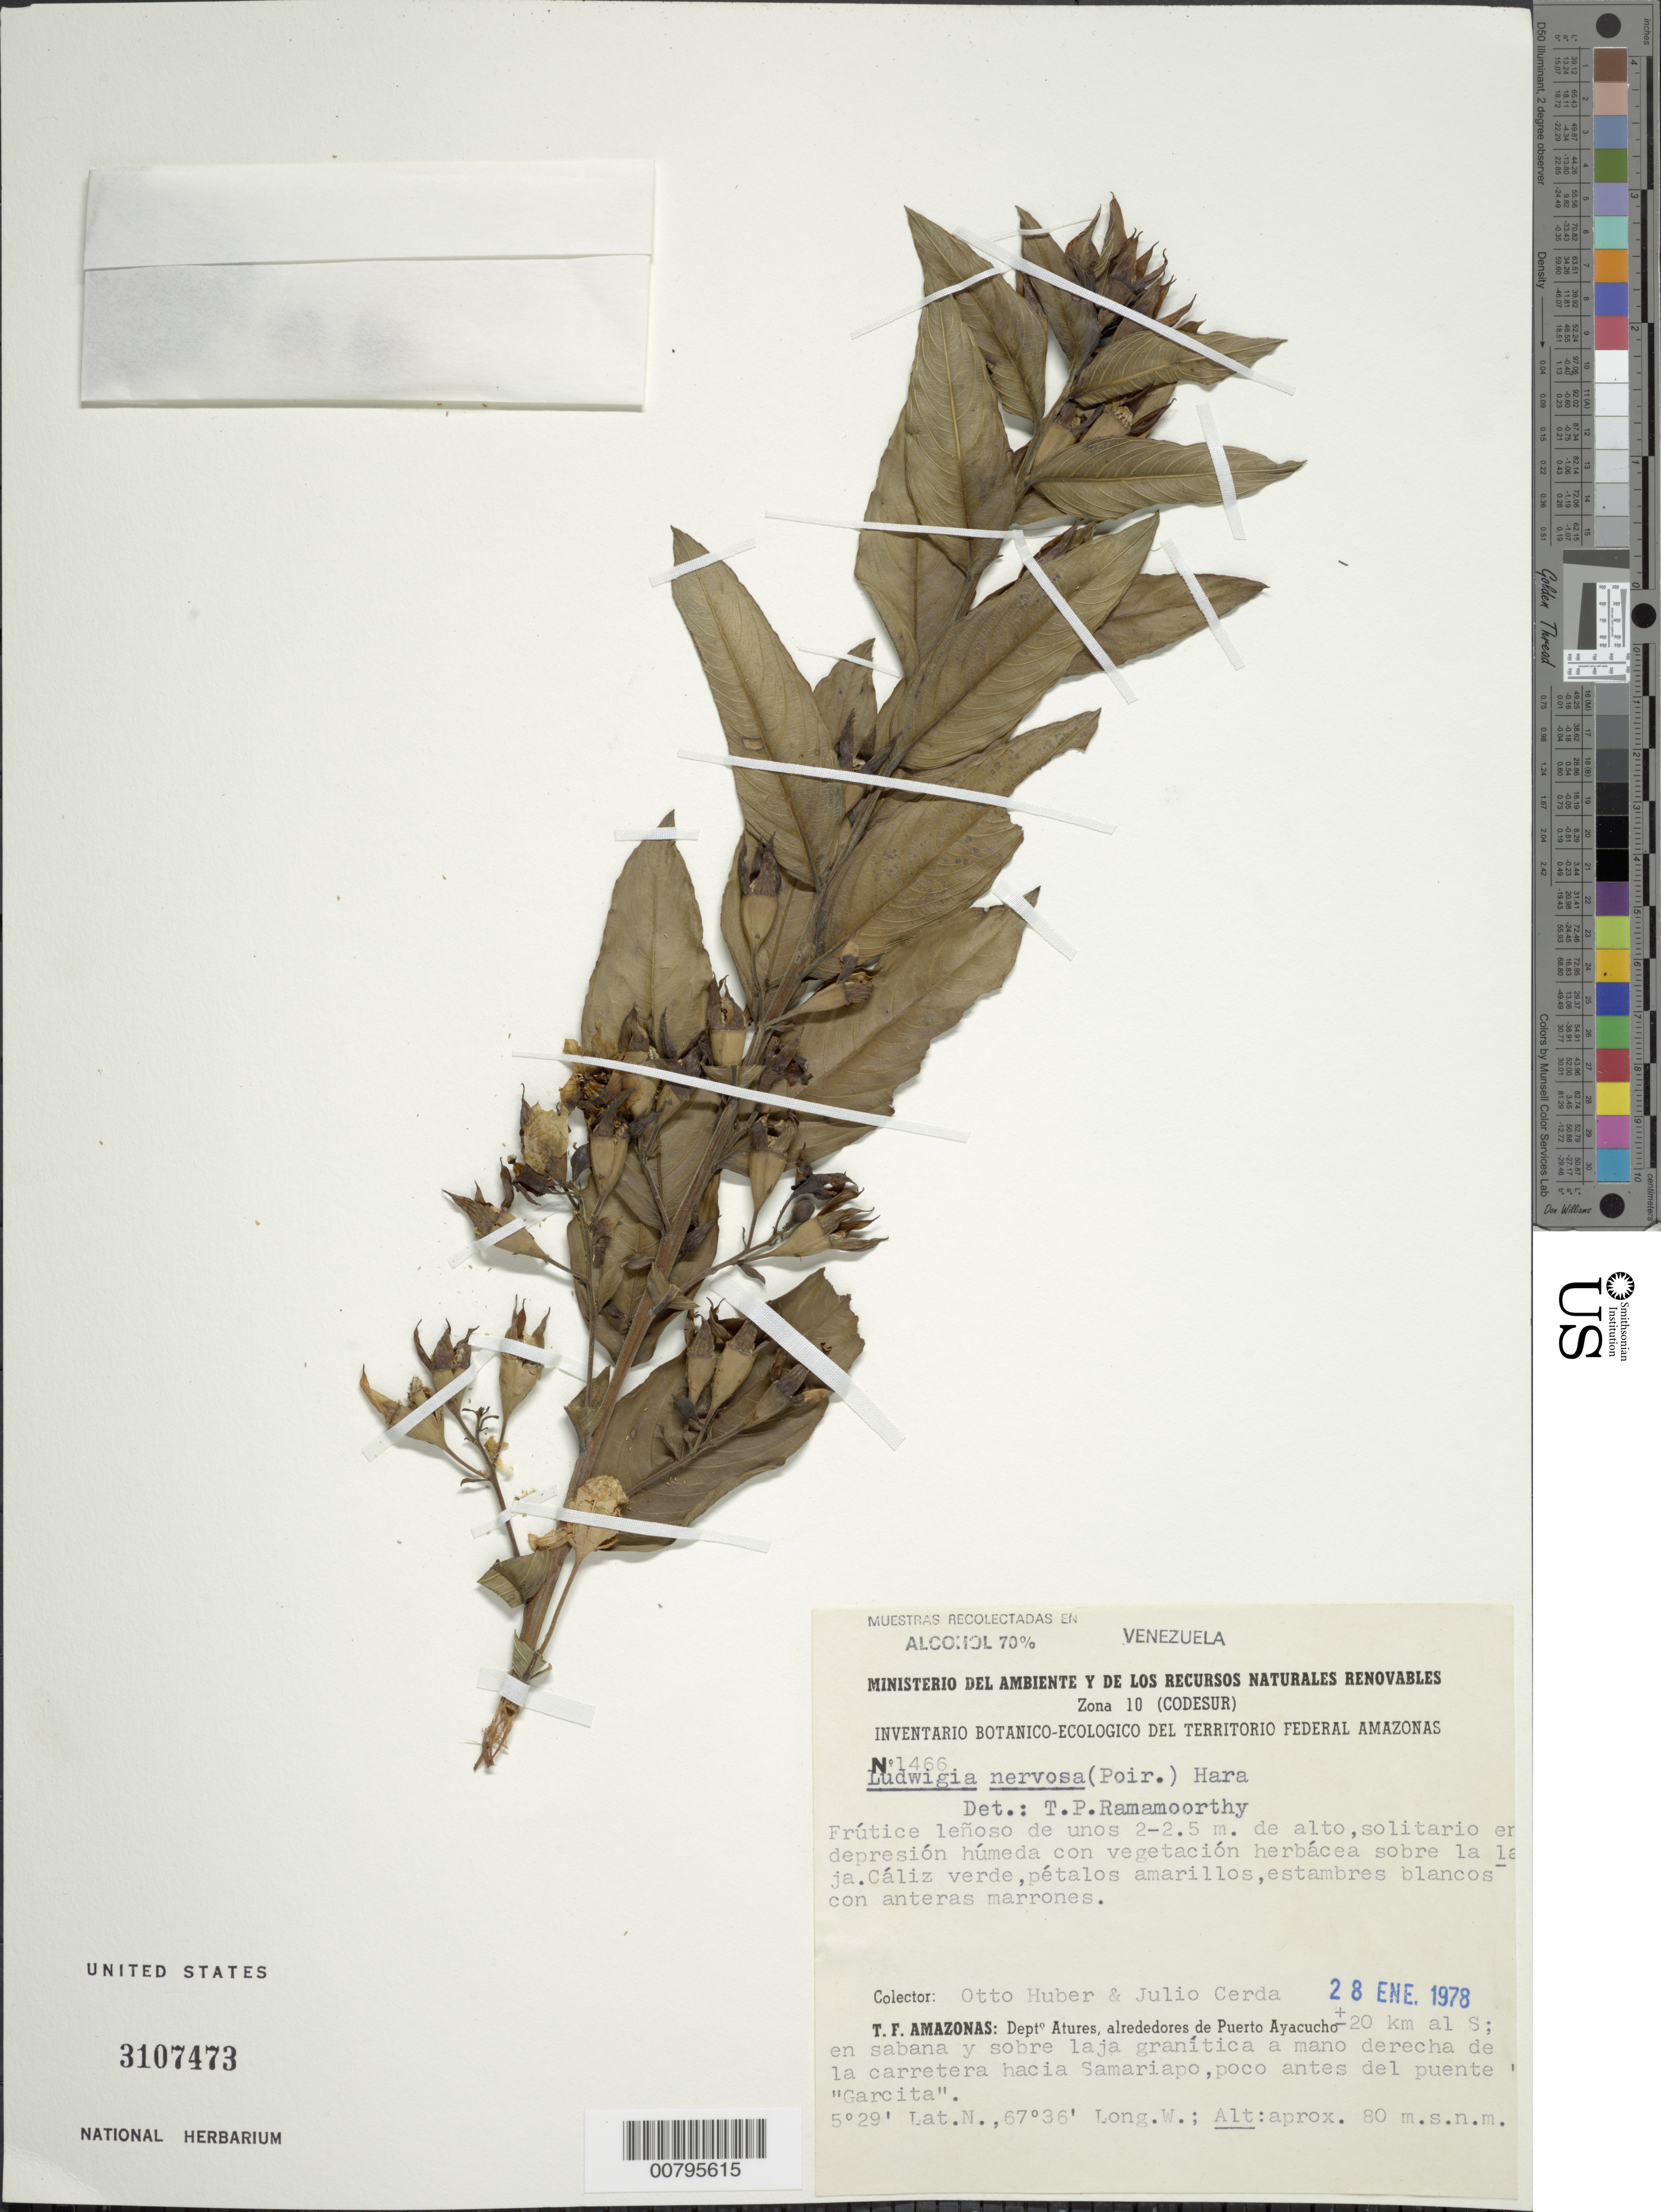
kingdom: Plantae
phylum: Tracheophyta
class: Magnoliopsida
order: Myrtales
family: Onagraceae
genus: Ludwigia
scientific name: Ludwigia nervosa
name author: (Poir.) H. Hara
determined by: Ramamoorthy, T. P.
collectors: O. Huber & J. Cerda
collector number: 1466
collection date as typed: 28-Jan-78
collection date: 1978-01-28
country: Venezuela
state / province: Amazonas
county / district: Atures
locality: Puerto Ayacucho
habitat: Sabana y sobre laja granítica a mano derecha de la carretera hacia Samariapo, poco antes del puente "Garcita". En depresion húmeda con vegetación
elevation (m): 80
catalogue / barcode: US 3107473